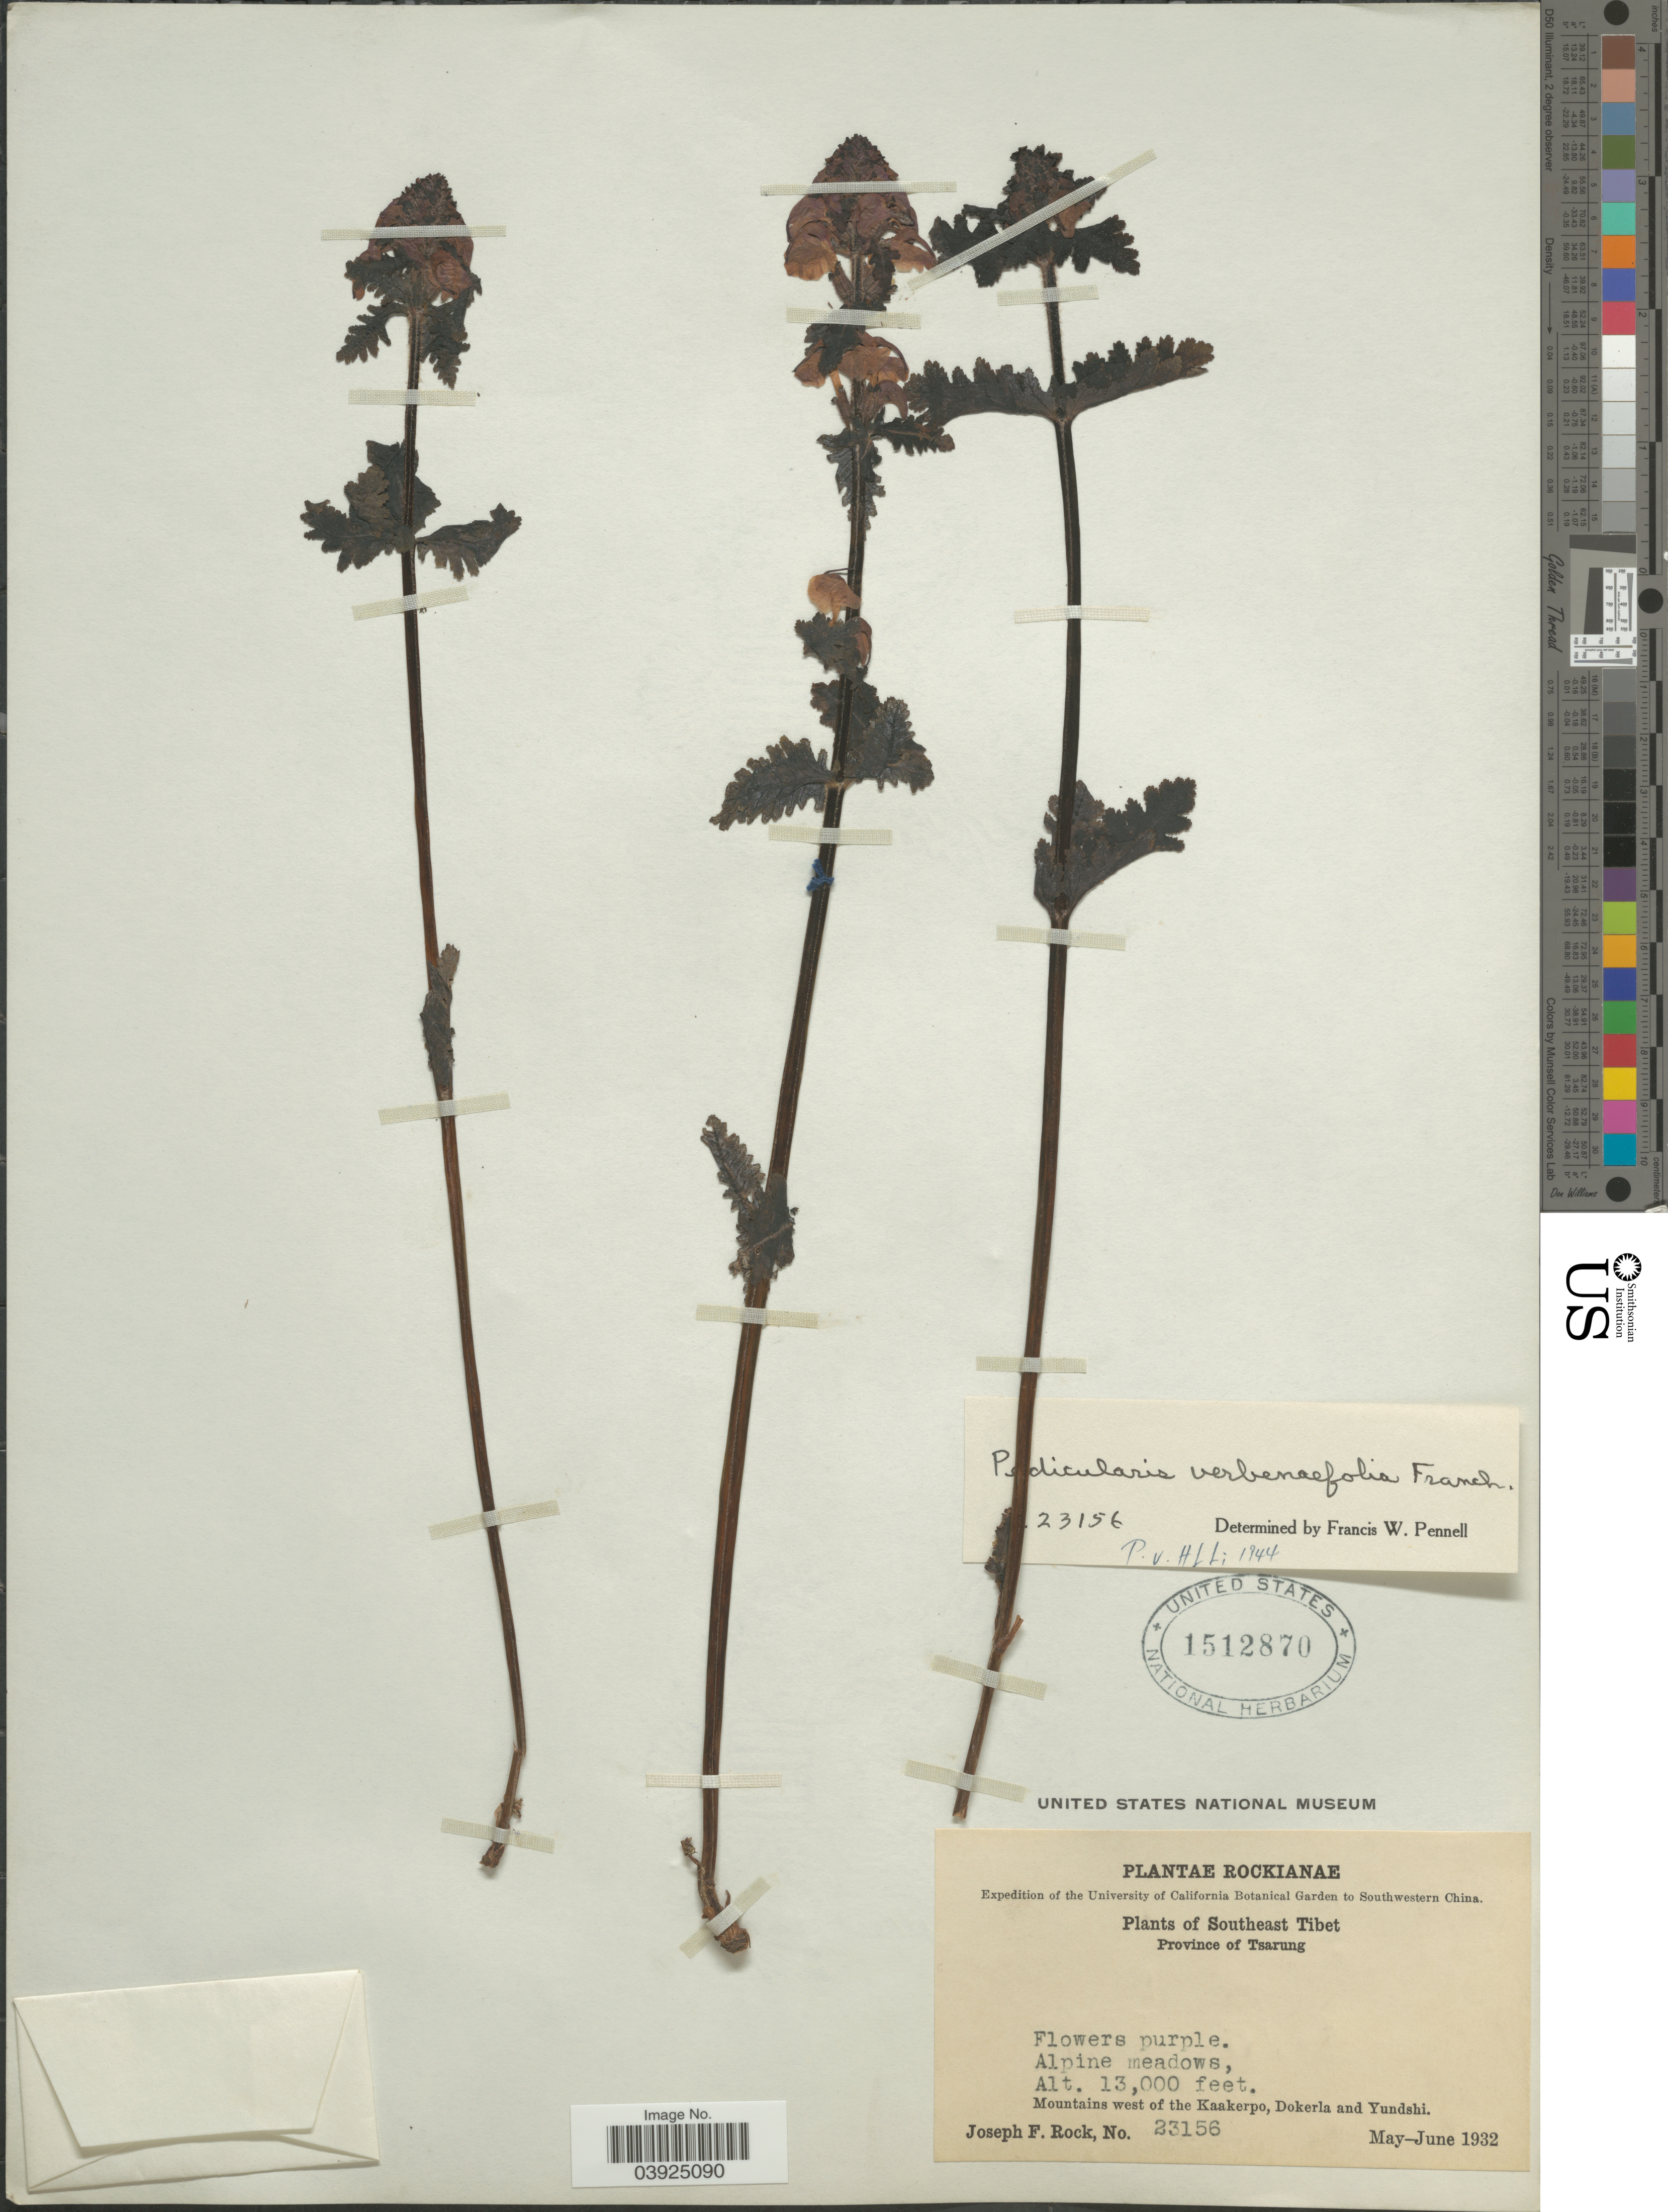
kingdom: Plantae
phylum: Tracheophyta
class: Magnoliopsida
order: Lamiales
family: Orobanchaceae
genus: Pedicularis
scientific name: Pedicularis verbenifolia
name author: Franch. ex Maxim.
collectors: J. F. Rock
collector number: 23156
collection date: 1932-05/1932-06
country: China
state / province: Xizang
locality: Southwestern China. Southeast Tibet. Province of Tsarung. Mountains west of the Kaakerpo, Dokerla and Yundshi.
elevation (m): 3962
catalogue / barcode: US 1512870